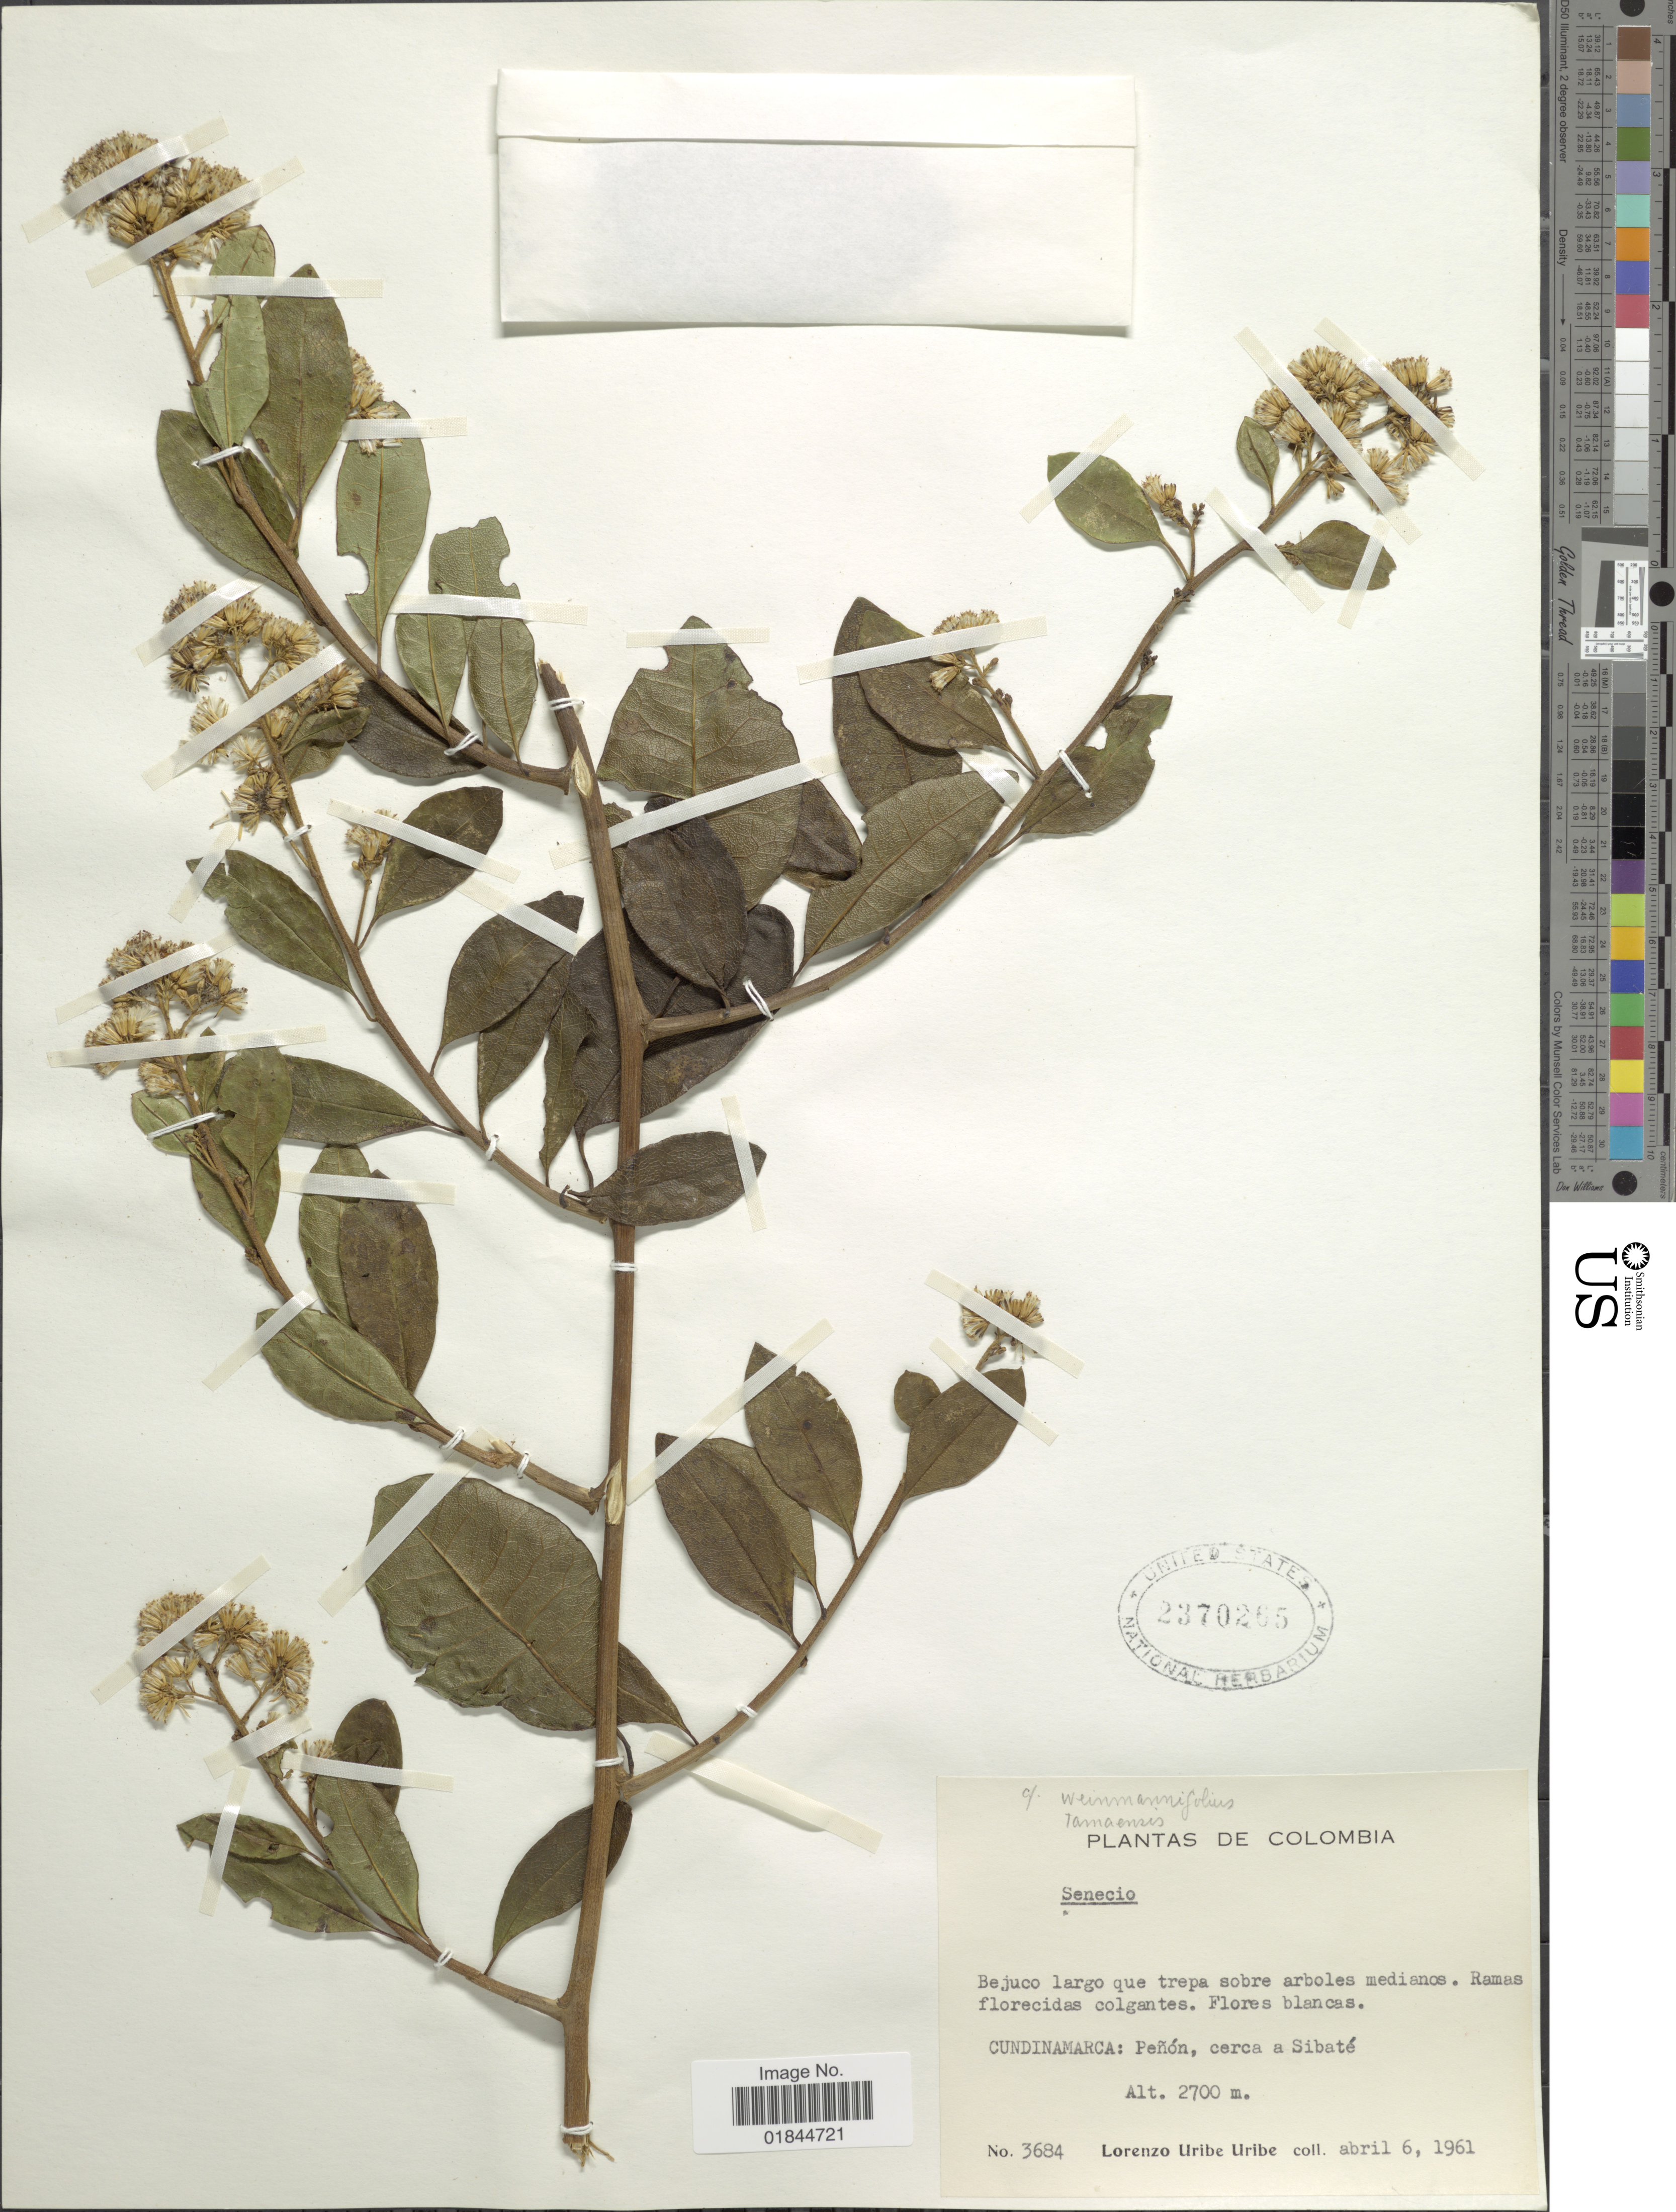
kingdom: Plantae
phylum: Tracheophyta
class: Magnoliopsida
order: Asterales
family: Asteraceae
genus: Pentacalia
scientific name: Pentacalia trianae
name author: (Klatt) Cuatrec.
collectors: L. Uribe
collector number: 3684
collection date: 1961-04-06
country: Colombia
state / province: Cundinamarca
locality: Cundinamarca: Feñon, cerca a Sibate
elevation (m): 2700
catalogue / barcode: US 2370265